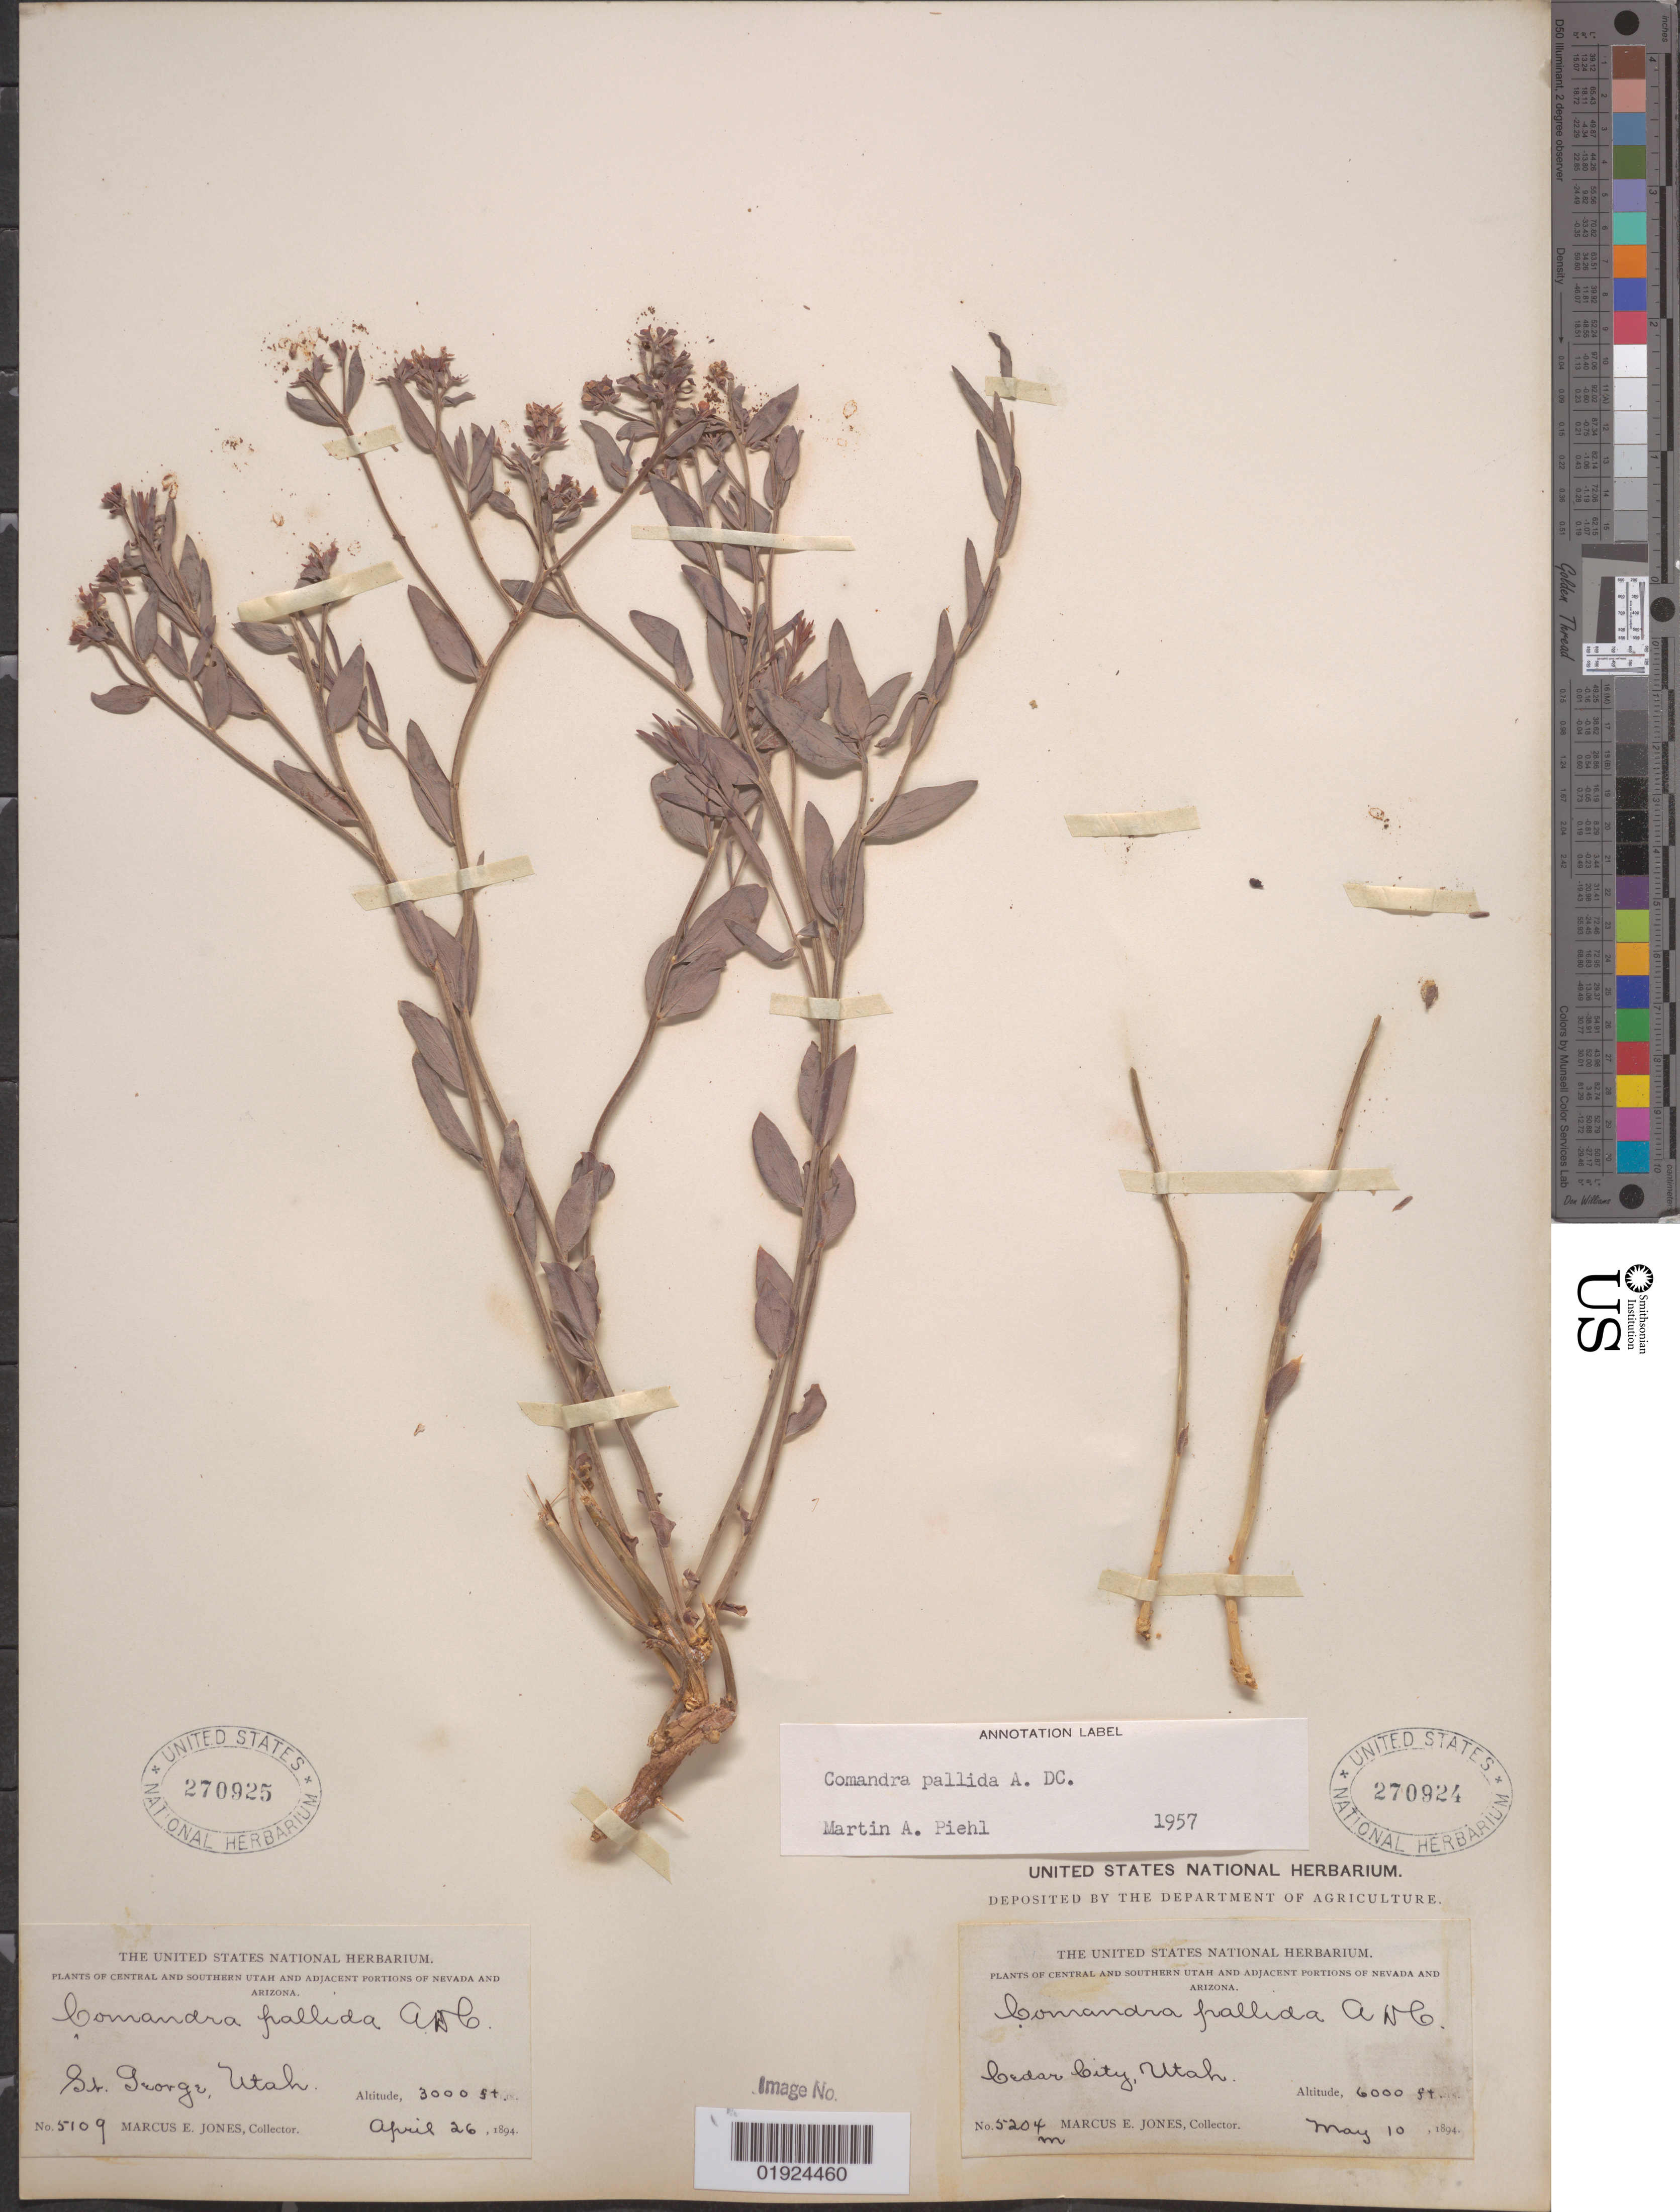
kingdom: Plantae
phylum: Tracheophyta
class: Magnoliopsida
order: Santalales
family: Comandraceae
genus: Comandra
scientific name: Comandra pallida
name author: A. DC.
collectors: M. E. Jones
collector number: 5204m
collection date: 1894-05-10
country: United States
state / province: Utah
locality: Central and southern Utah. Cedar City.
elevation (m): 1829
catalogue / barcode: US 270924-2